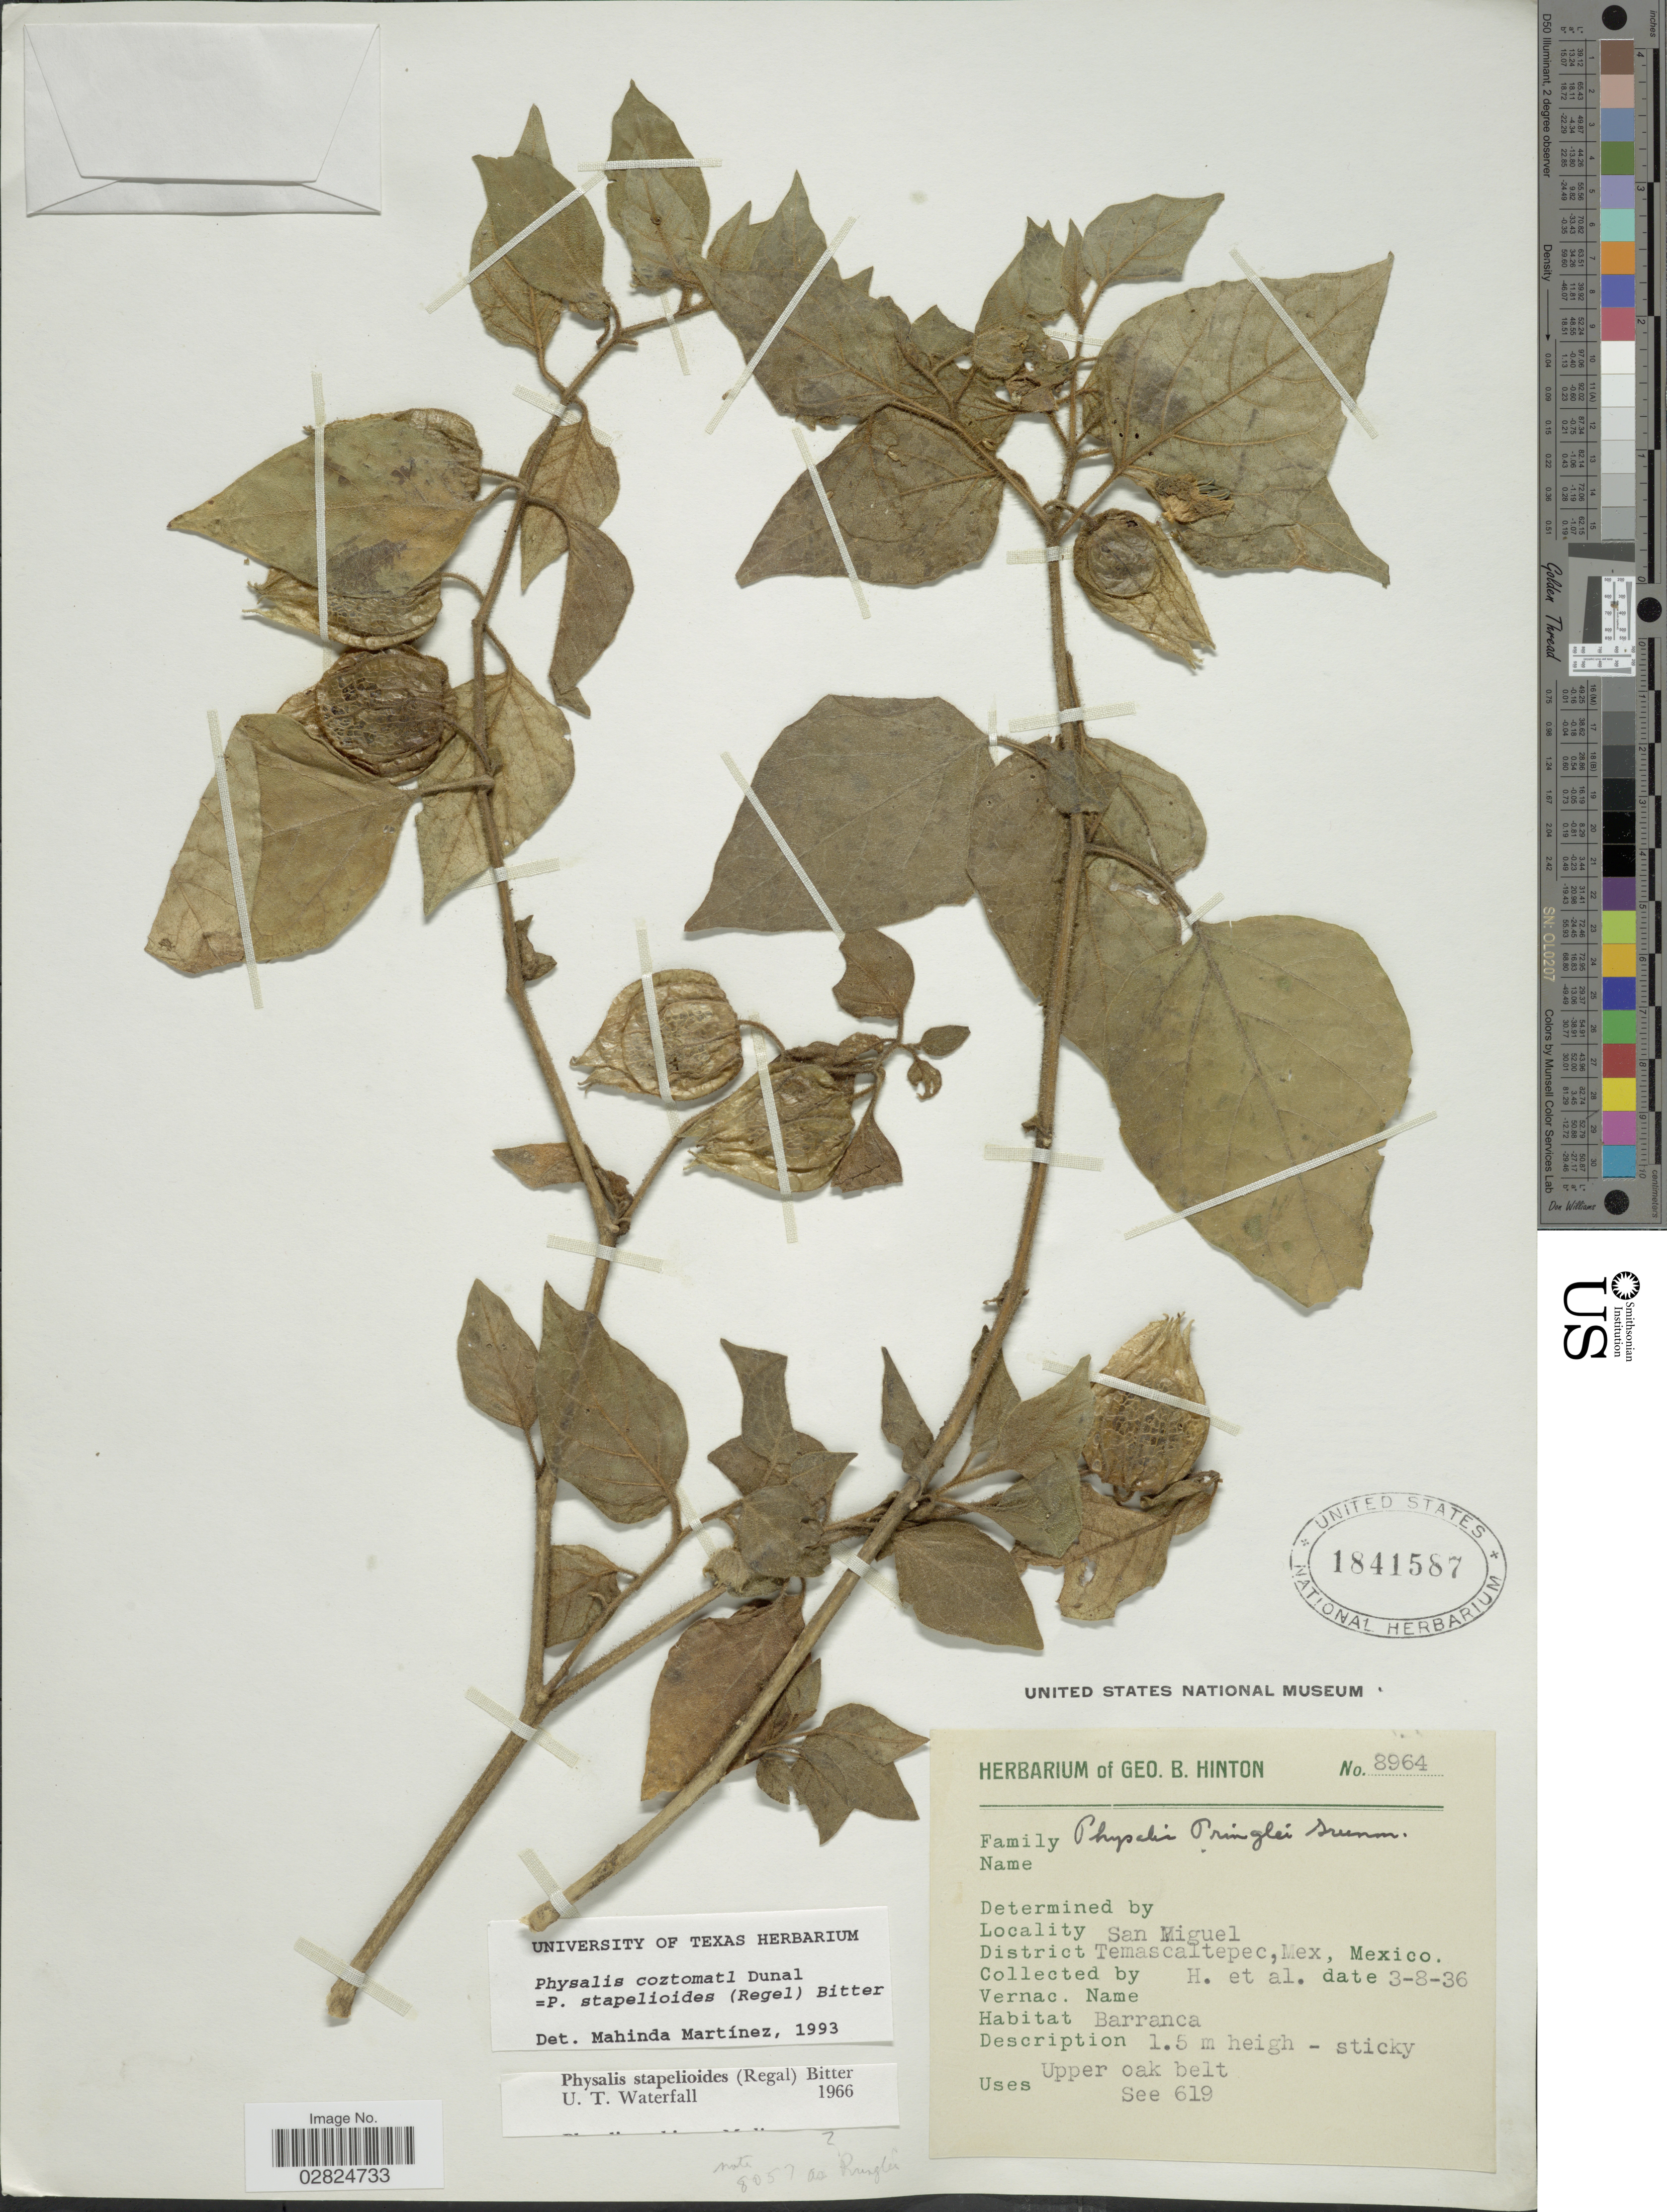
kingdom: Plantae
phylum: Tracheophyta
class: Magnoliopsida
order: Solanales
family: Solanaceae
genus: Physalis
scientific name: Physalis coztomatl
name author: Dunal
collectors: G. B. Hinton & et al.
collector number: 8964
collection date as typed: Transcribed d/m/y: 3/8/36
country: Mexico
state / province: México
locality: San Miguel. District Temascaltepec. Barranca.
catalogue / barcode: US 1841587